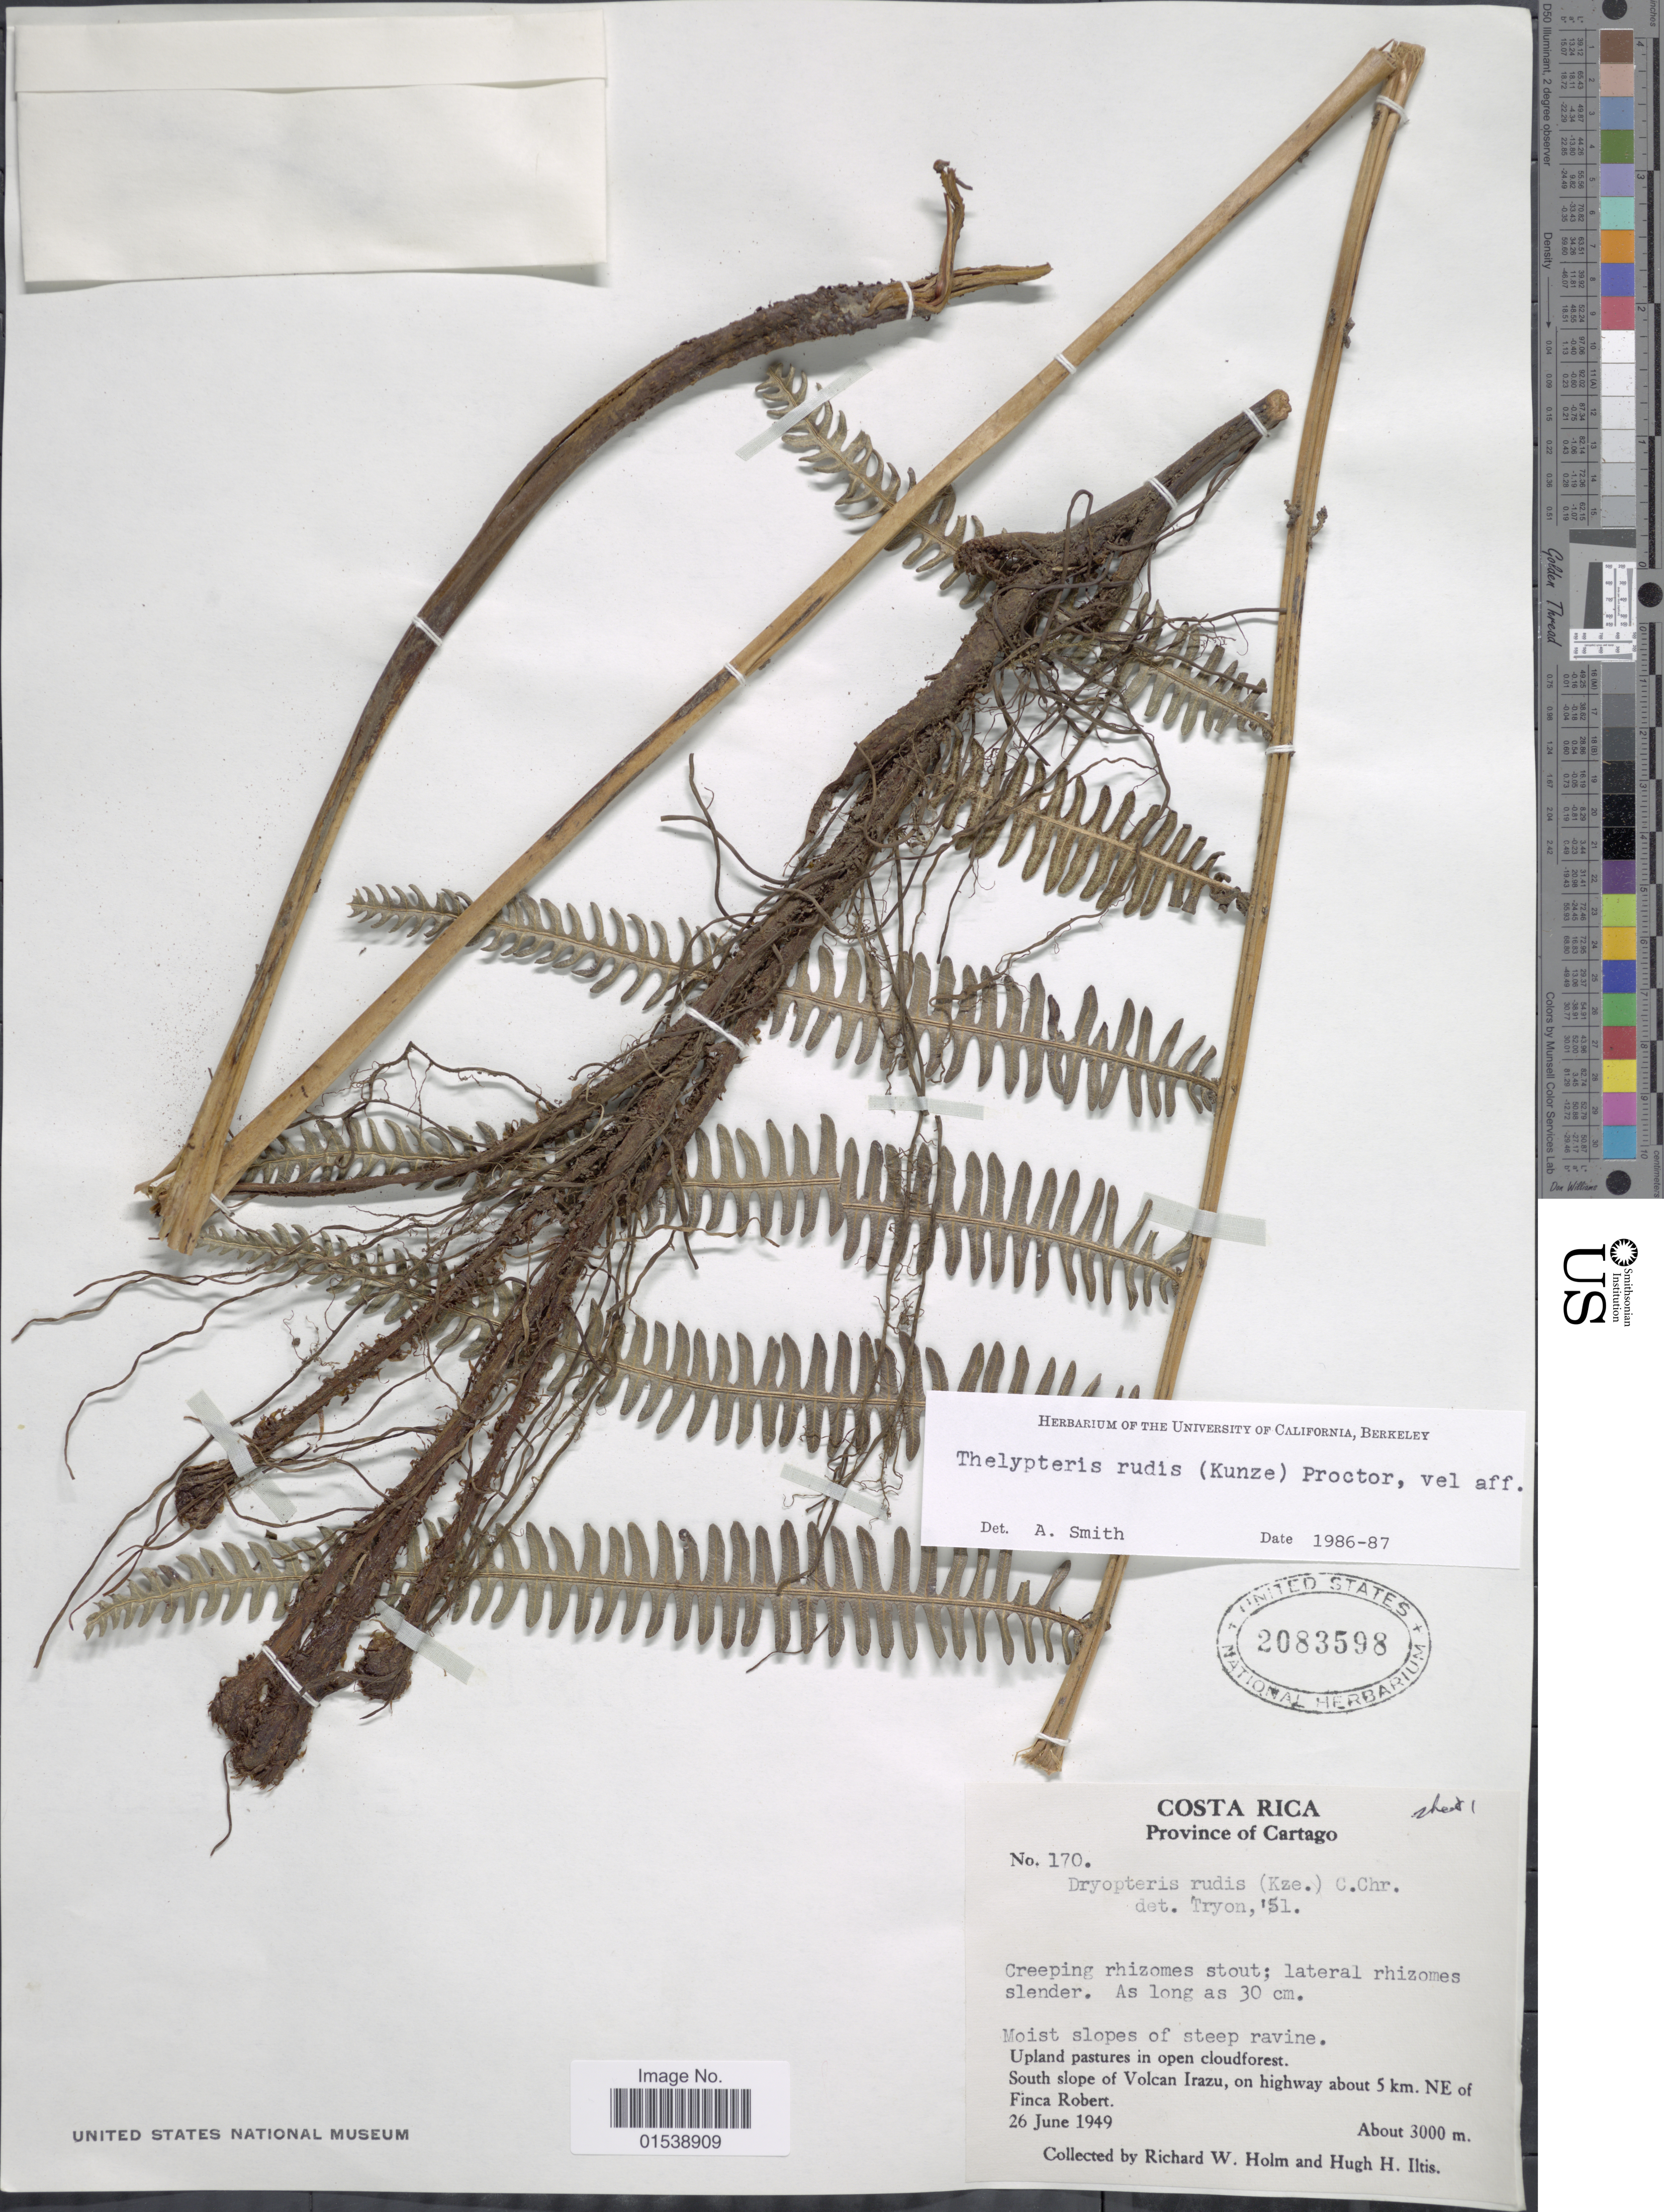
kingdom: Plantae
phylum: Tracheophyta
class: Polypodiopsida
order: Polypodiales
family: Thelypteridaceae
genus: Amauropelta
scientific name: Amauropelta rudis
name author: (Kunze) Pic. Serm.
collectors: R. W. Holm & H. H. Iltis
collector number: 170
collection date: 1949-06-26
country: Costa Rica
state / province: Cartago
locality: Province of Cartago, south slope of Volcan Irazu, on highway about 5 km NE of Finca Robert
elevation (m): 3000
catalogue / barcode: US 2083598